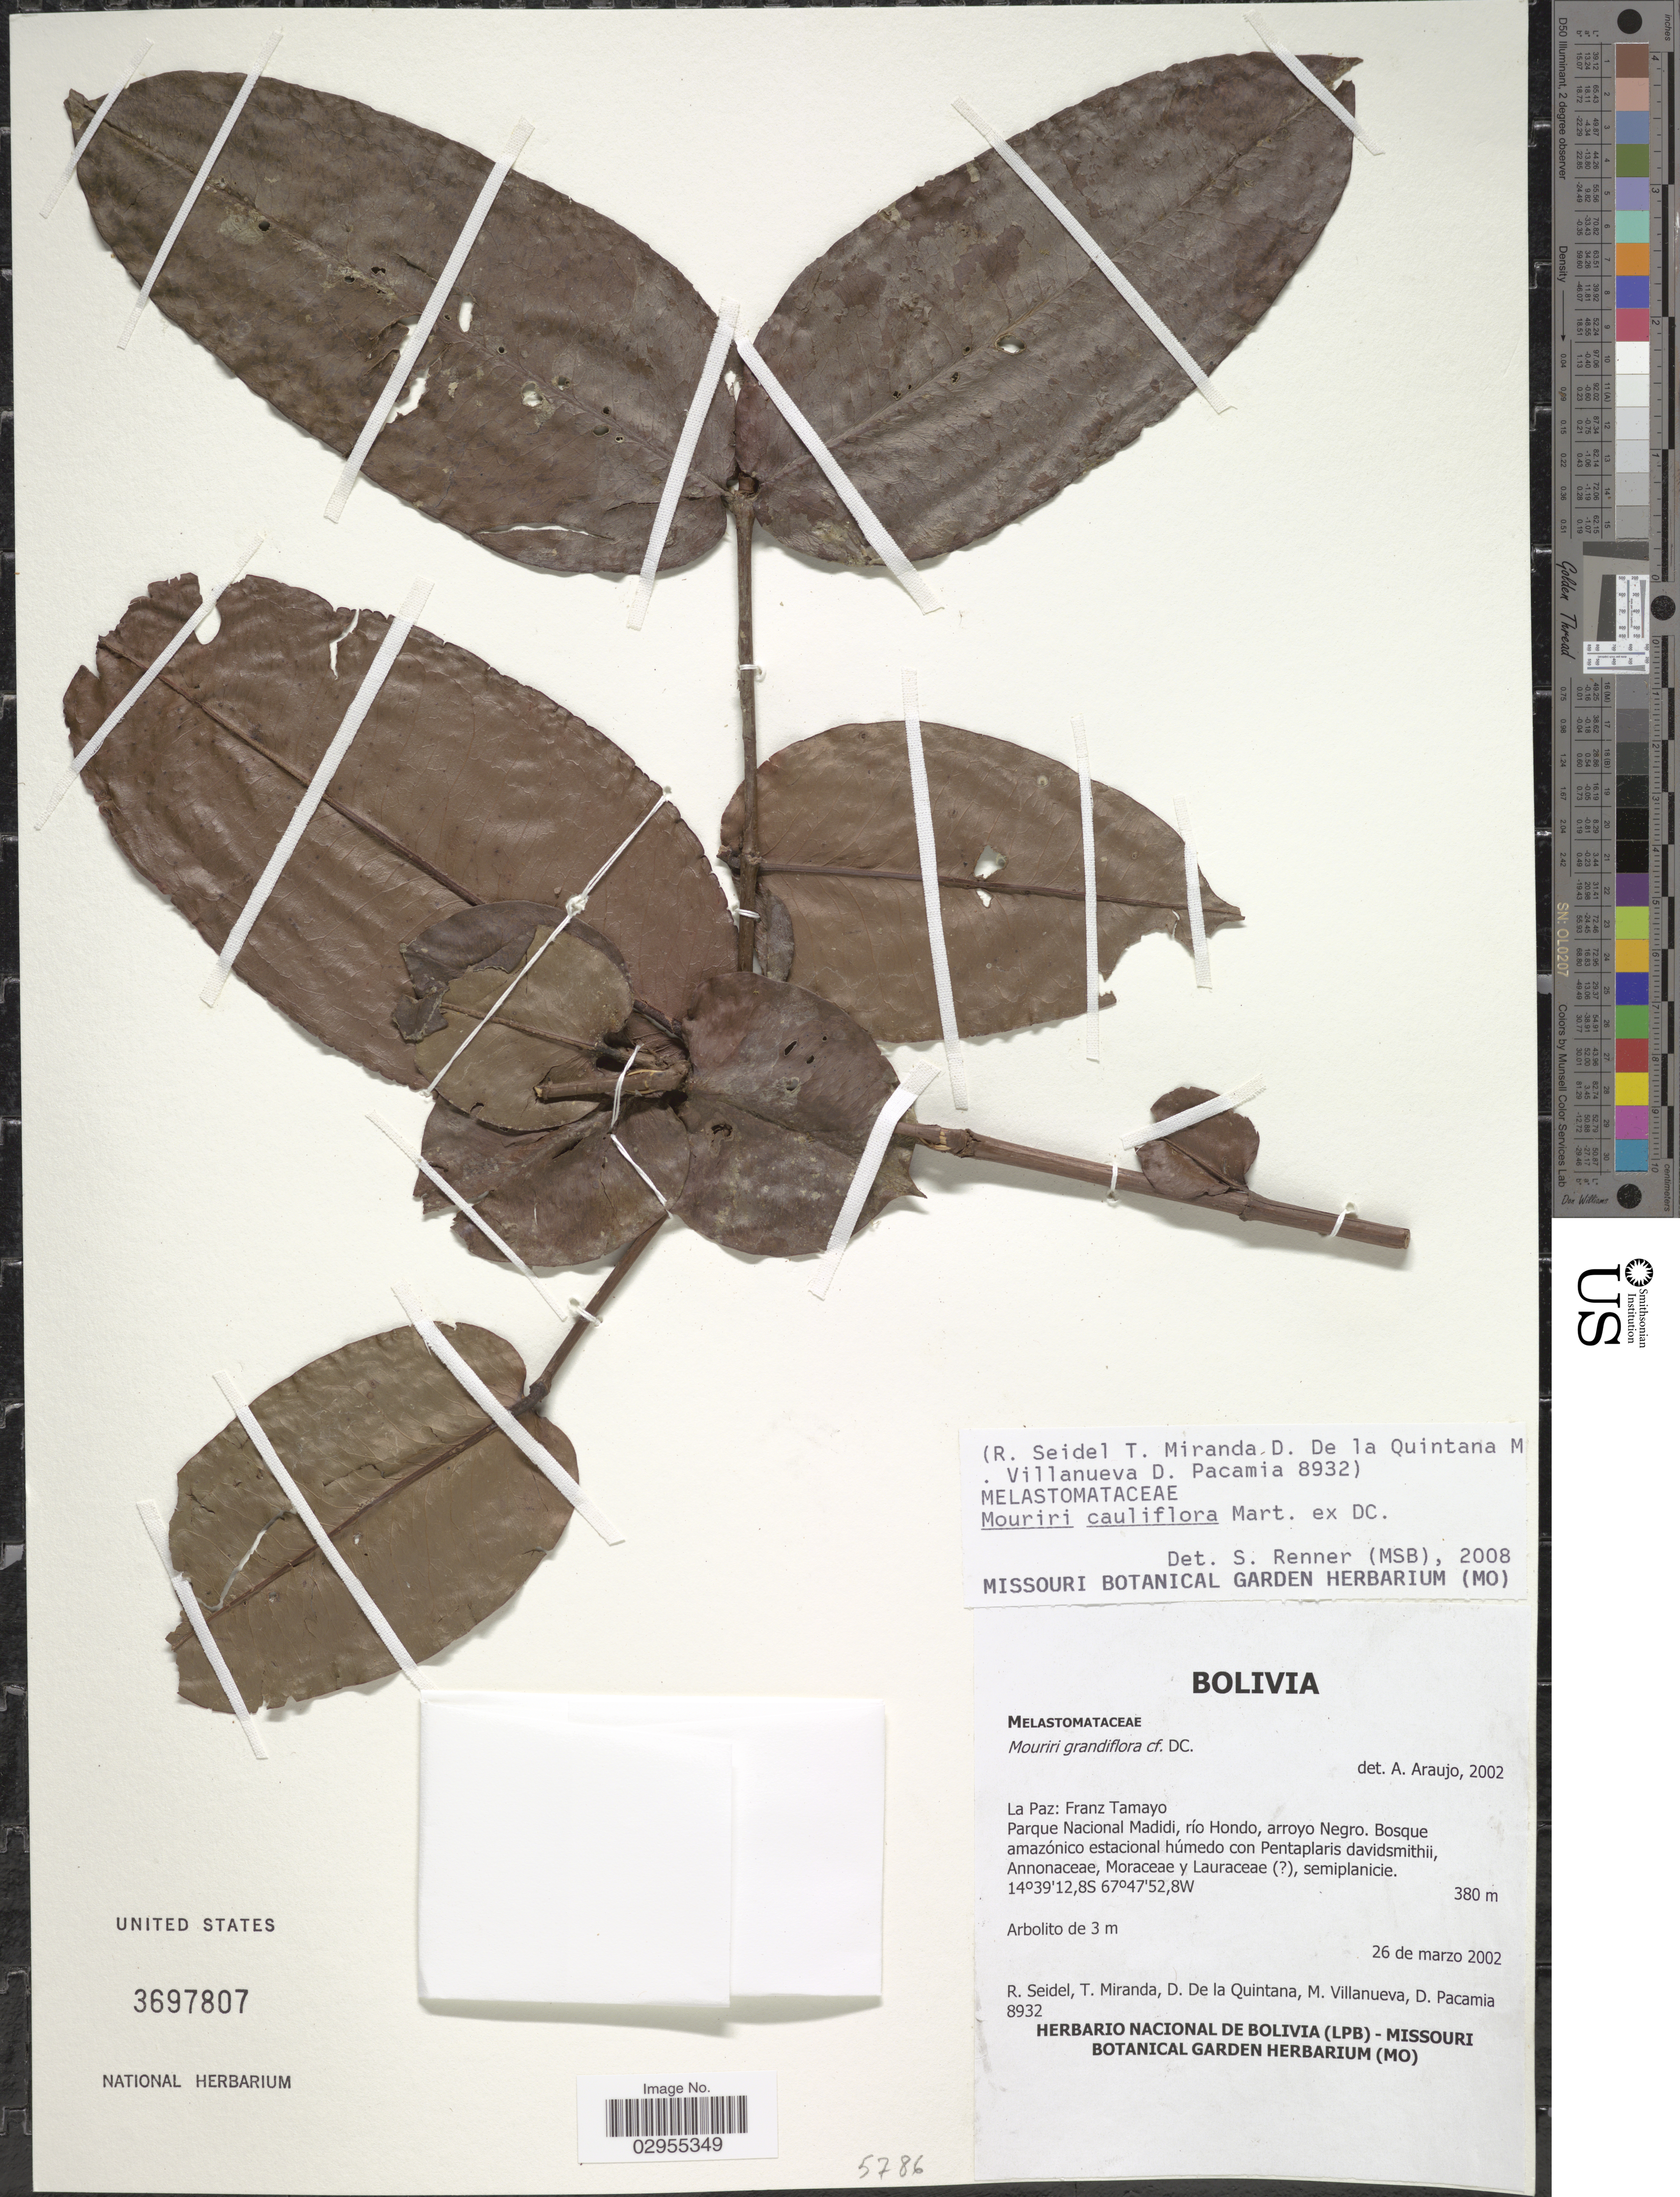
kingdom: Plantae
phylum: Tracheophyta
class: Magnoliopsida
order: Myrtales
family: Melastomataceae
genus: Mouriri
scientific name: Mouriri cauliflora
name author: DC.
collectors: R. Seidel, T. Miranda, D. De la Quintana, M. Villanueva & D. Pacamia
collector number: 8932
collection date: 2002-03-26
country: Bolivia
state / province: La Paz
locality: La Paz: Franza Tamayo. Parque Nacional Madidi, río Hondo, arroyo Negro.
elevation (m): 380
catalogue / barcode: US 3697807